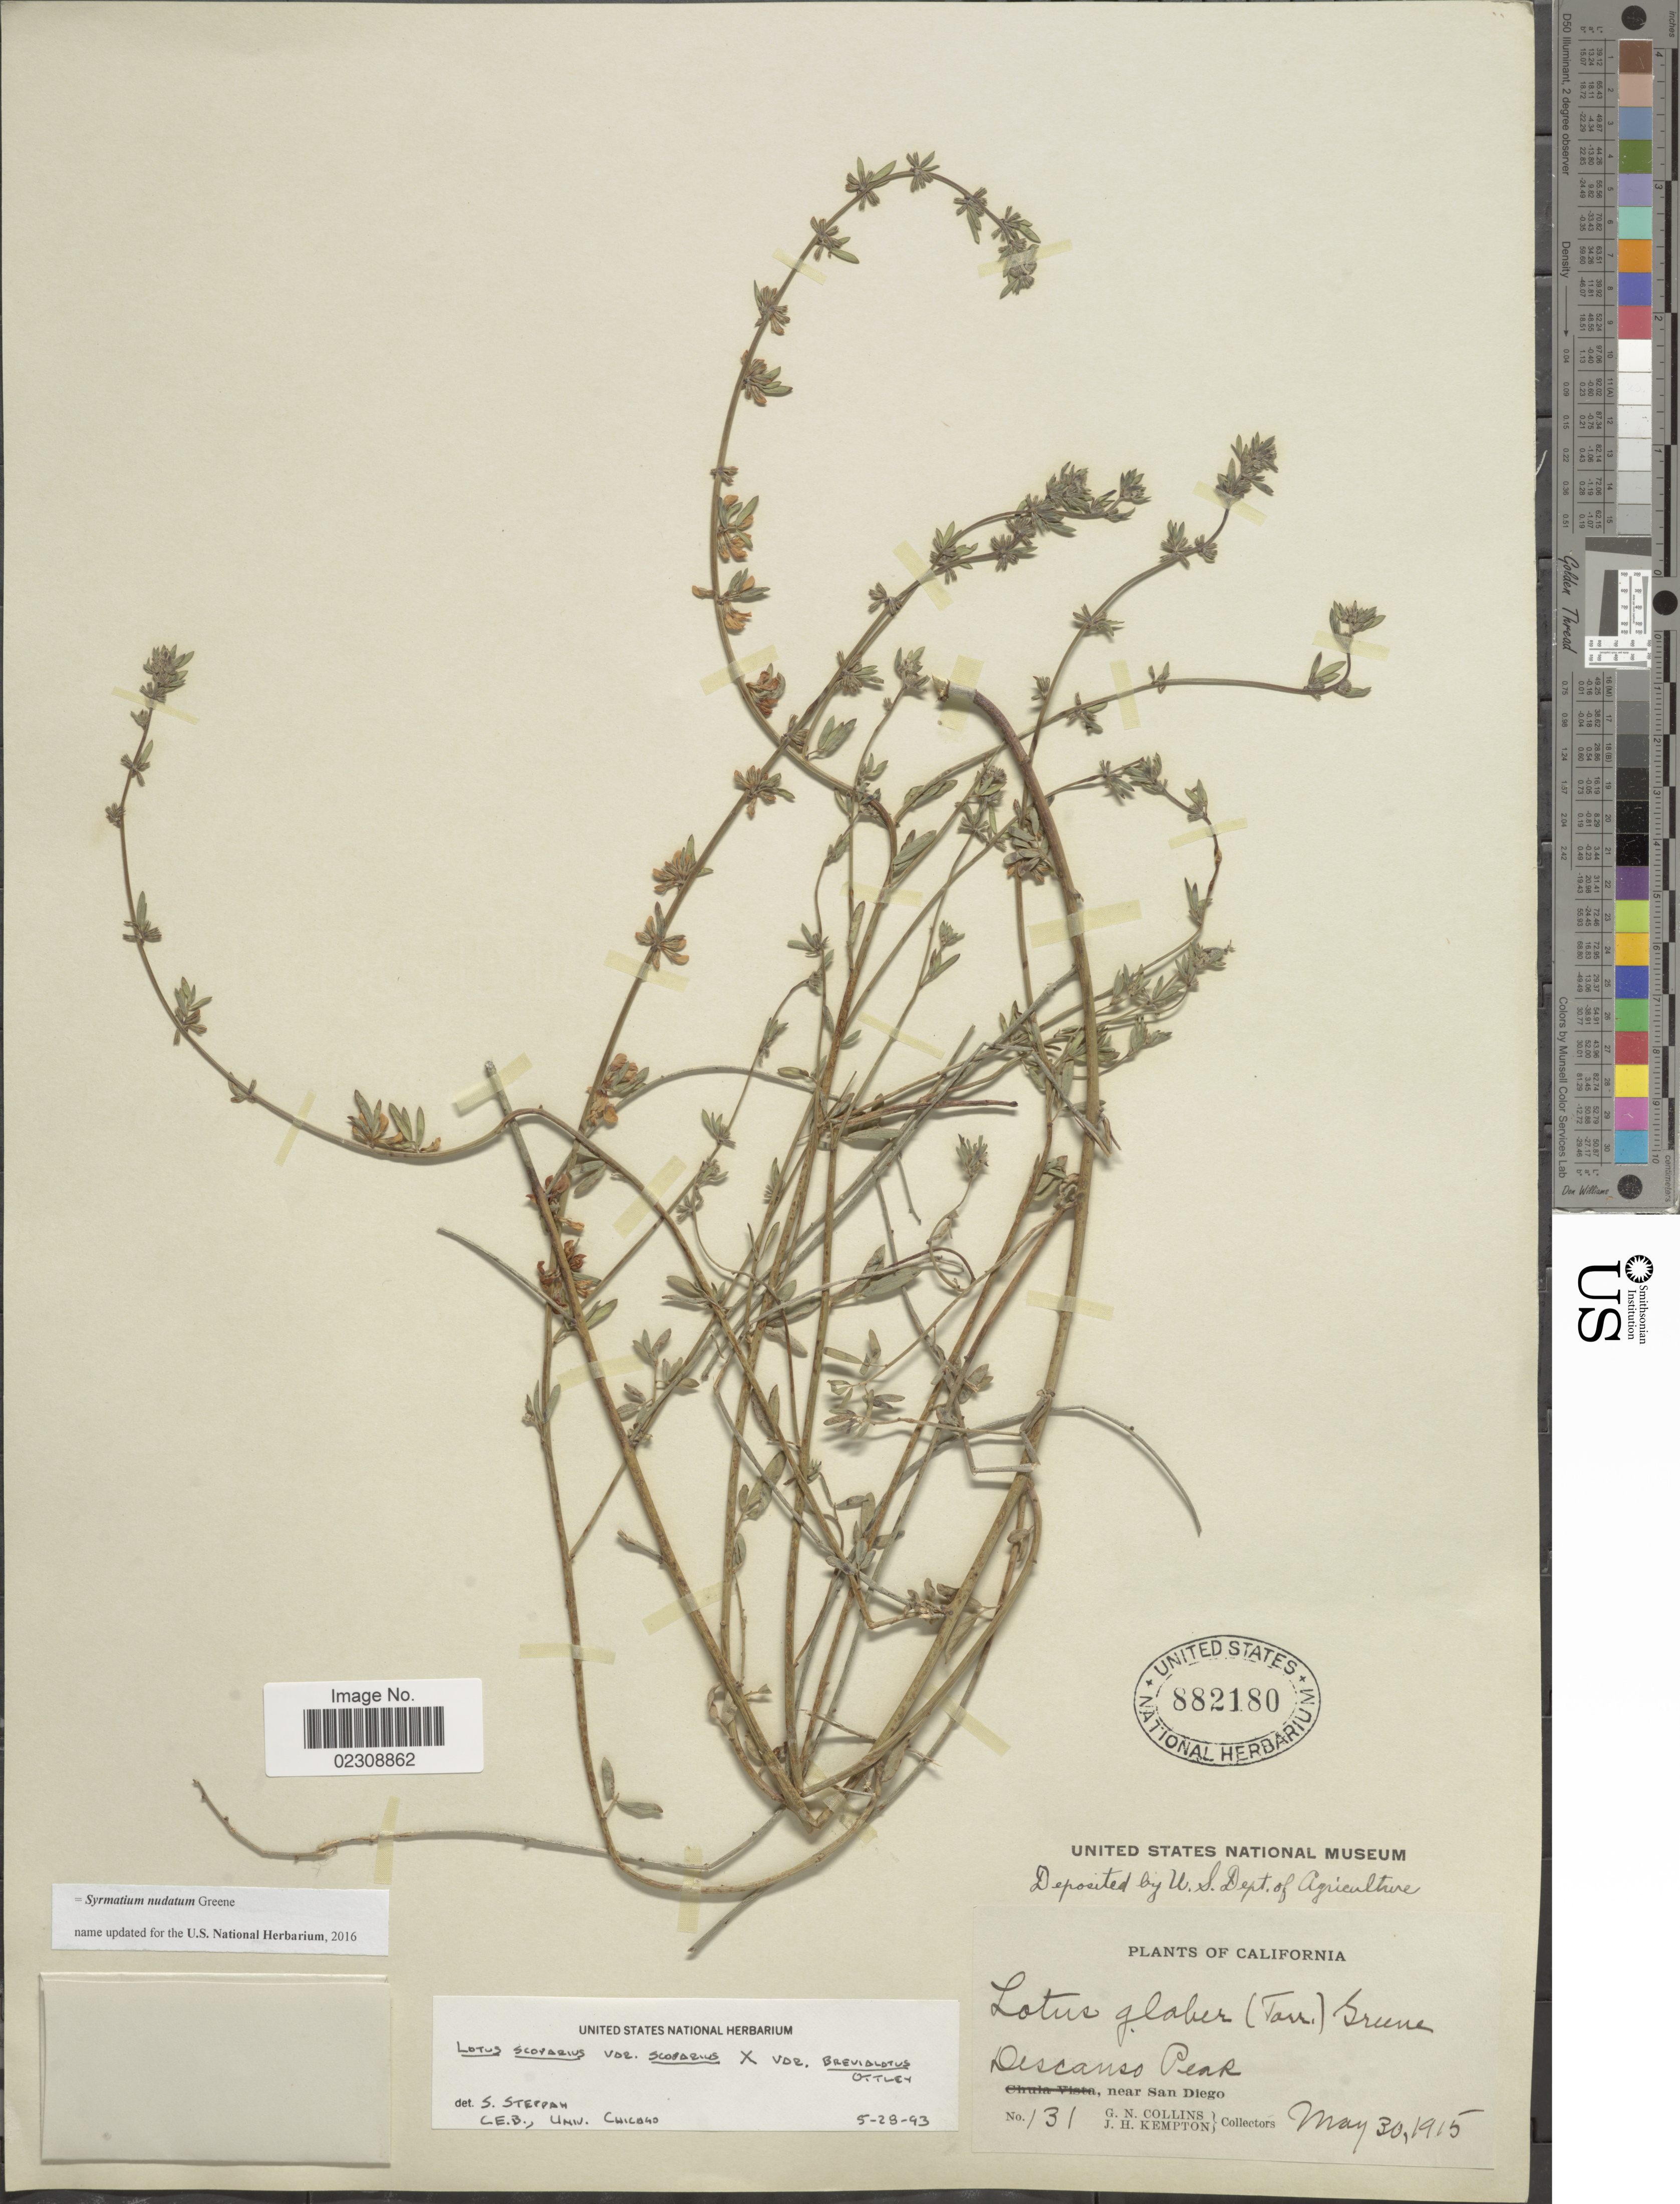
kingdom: Plantae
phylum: Tracheophyta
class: Magnoliopsida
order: Fabales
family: Fabaceae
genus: Syrmatium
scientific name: Syrmatium nudatum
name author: Greene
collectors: G. Collins & J. H. Kempton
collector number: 131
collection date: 1915-05-30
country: United States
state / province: California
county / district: San Diego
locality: Descanso Peak, near San Diego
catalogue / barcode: US 882180